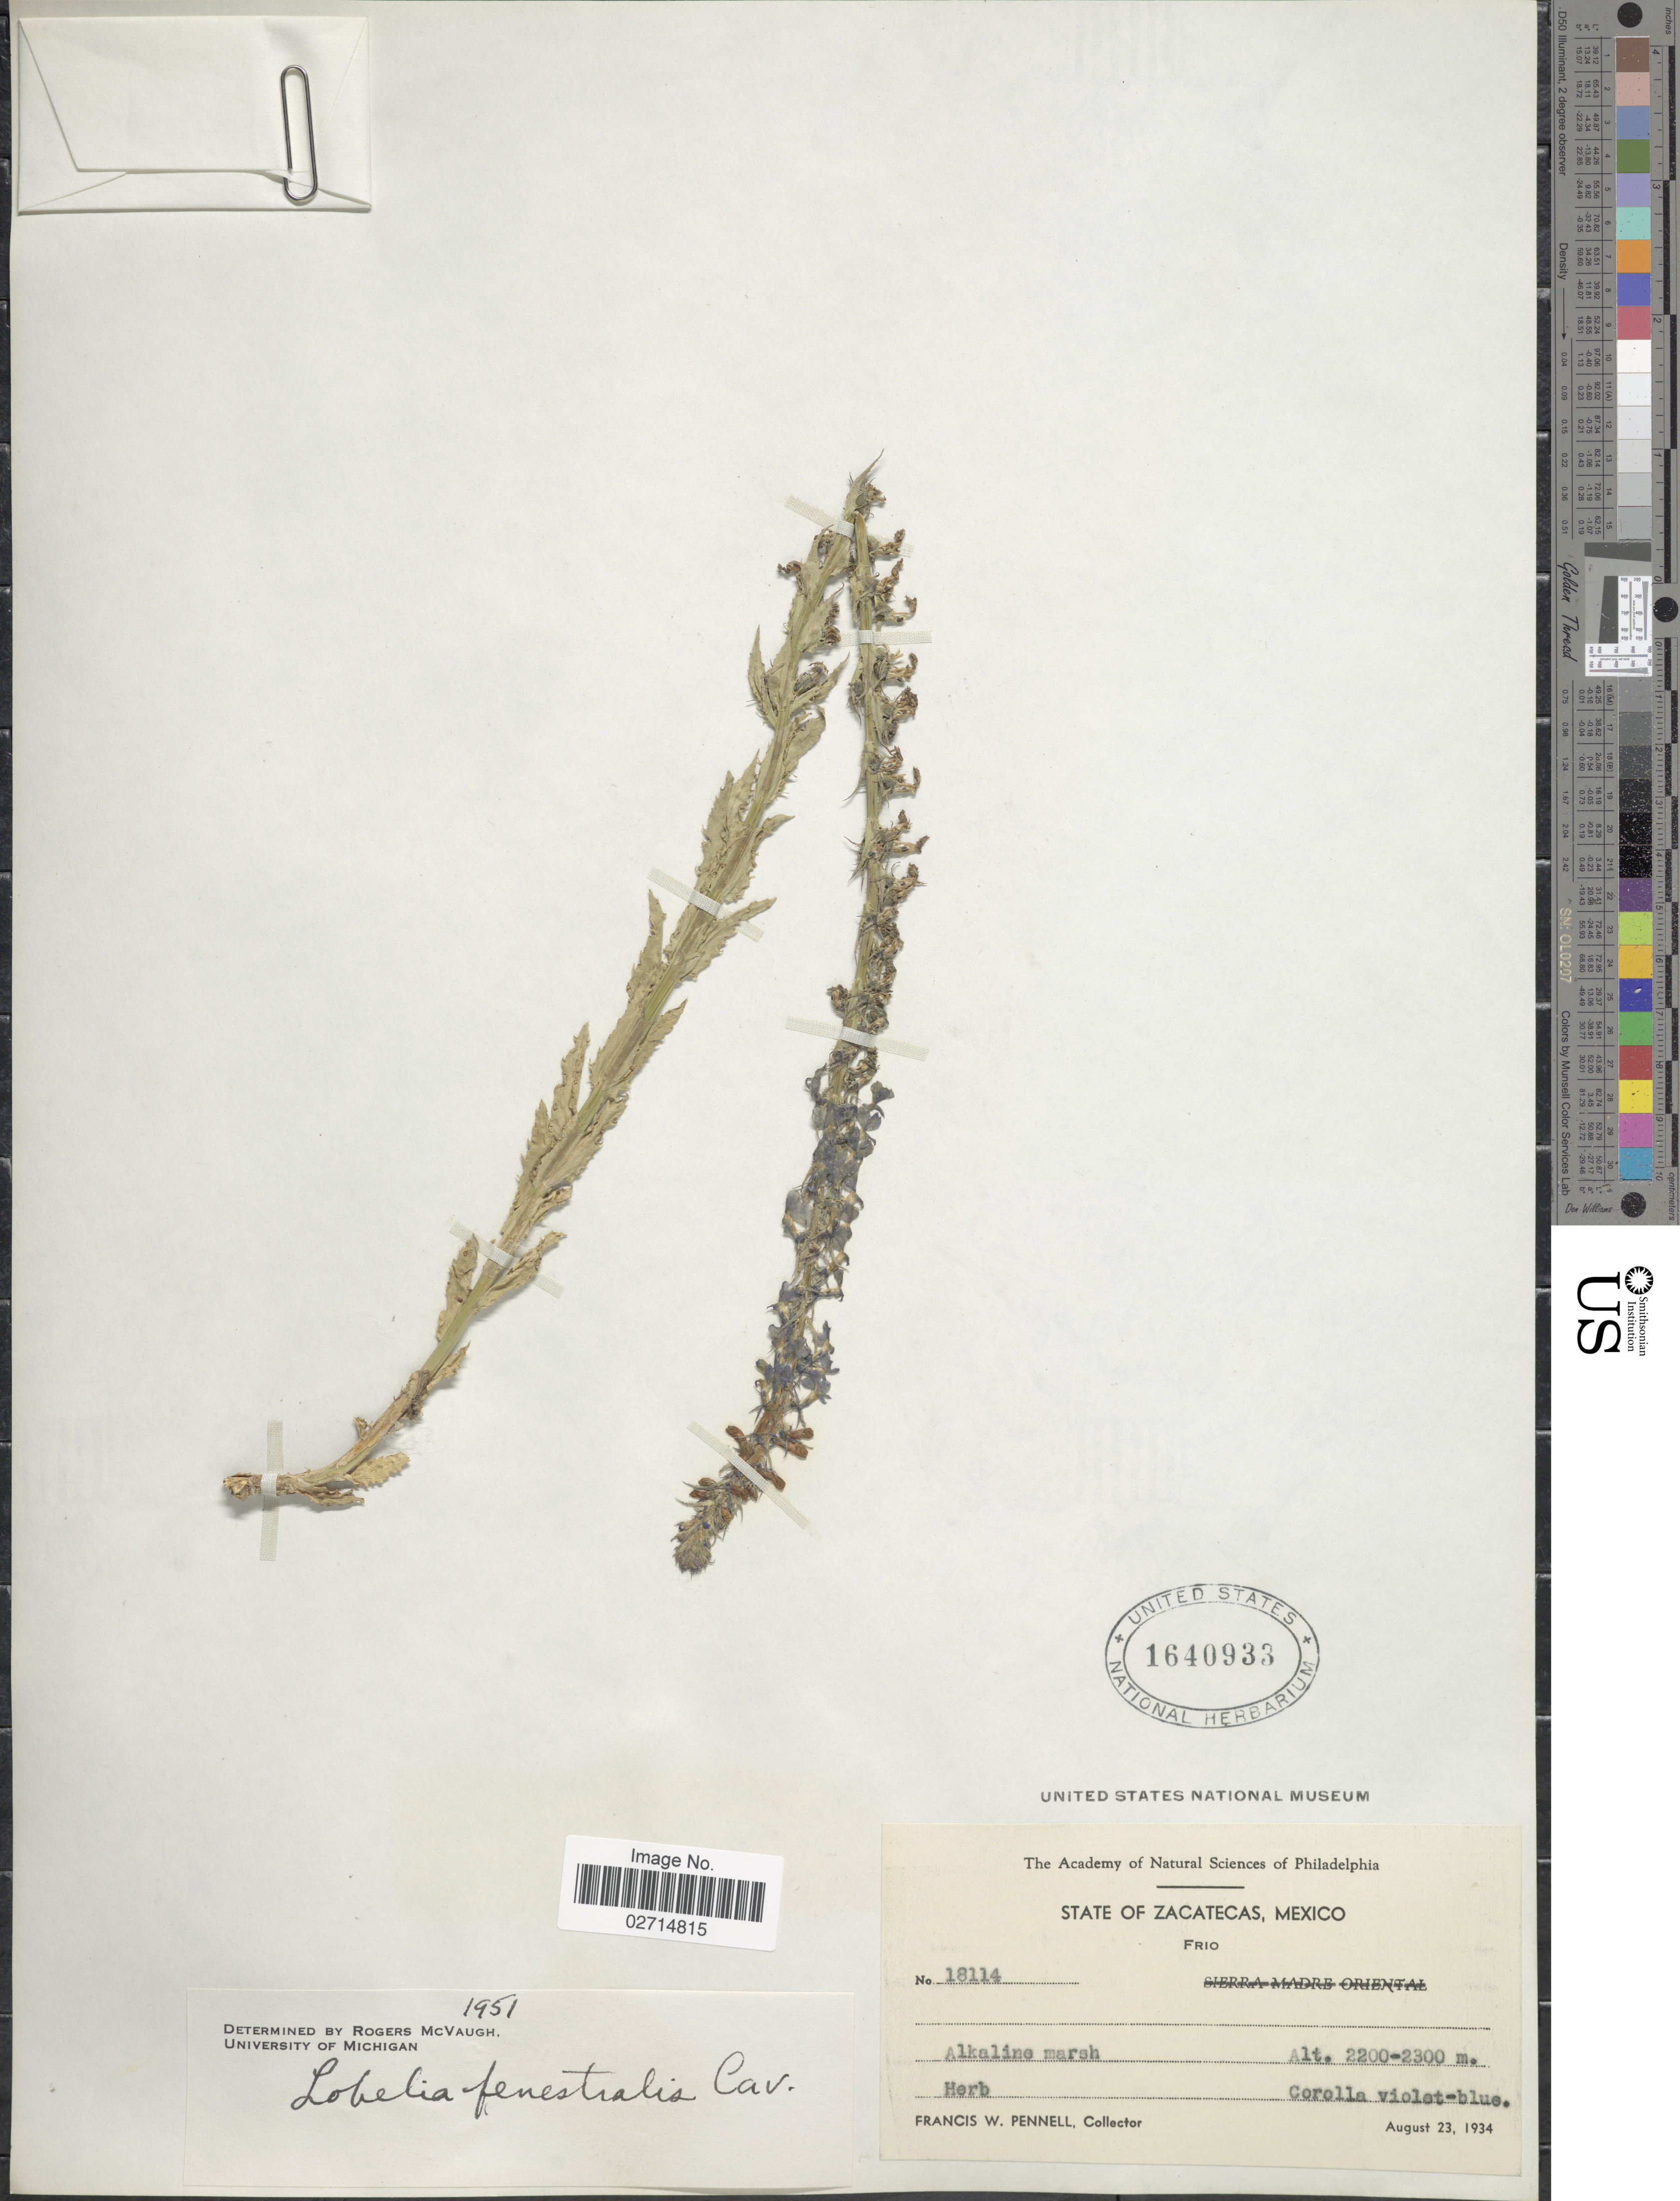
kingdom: Plantae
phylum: Tracheophyta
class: Magnoliopsida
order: Asterales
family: Campanulaceae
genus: Lobelia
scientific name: Lobelia fenestralis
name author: Cav.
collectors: F. W. Pennell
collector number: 18114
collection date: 1934-08-23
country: Mexico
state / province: Zacatecas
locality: Frio.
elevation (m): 2200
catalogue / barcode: US 1640933